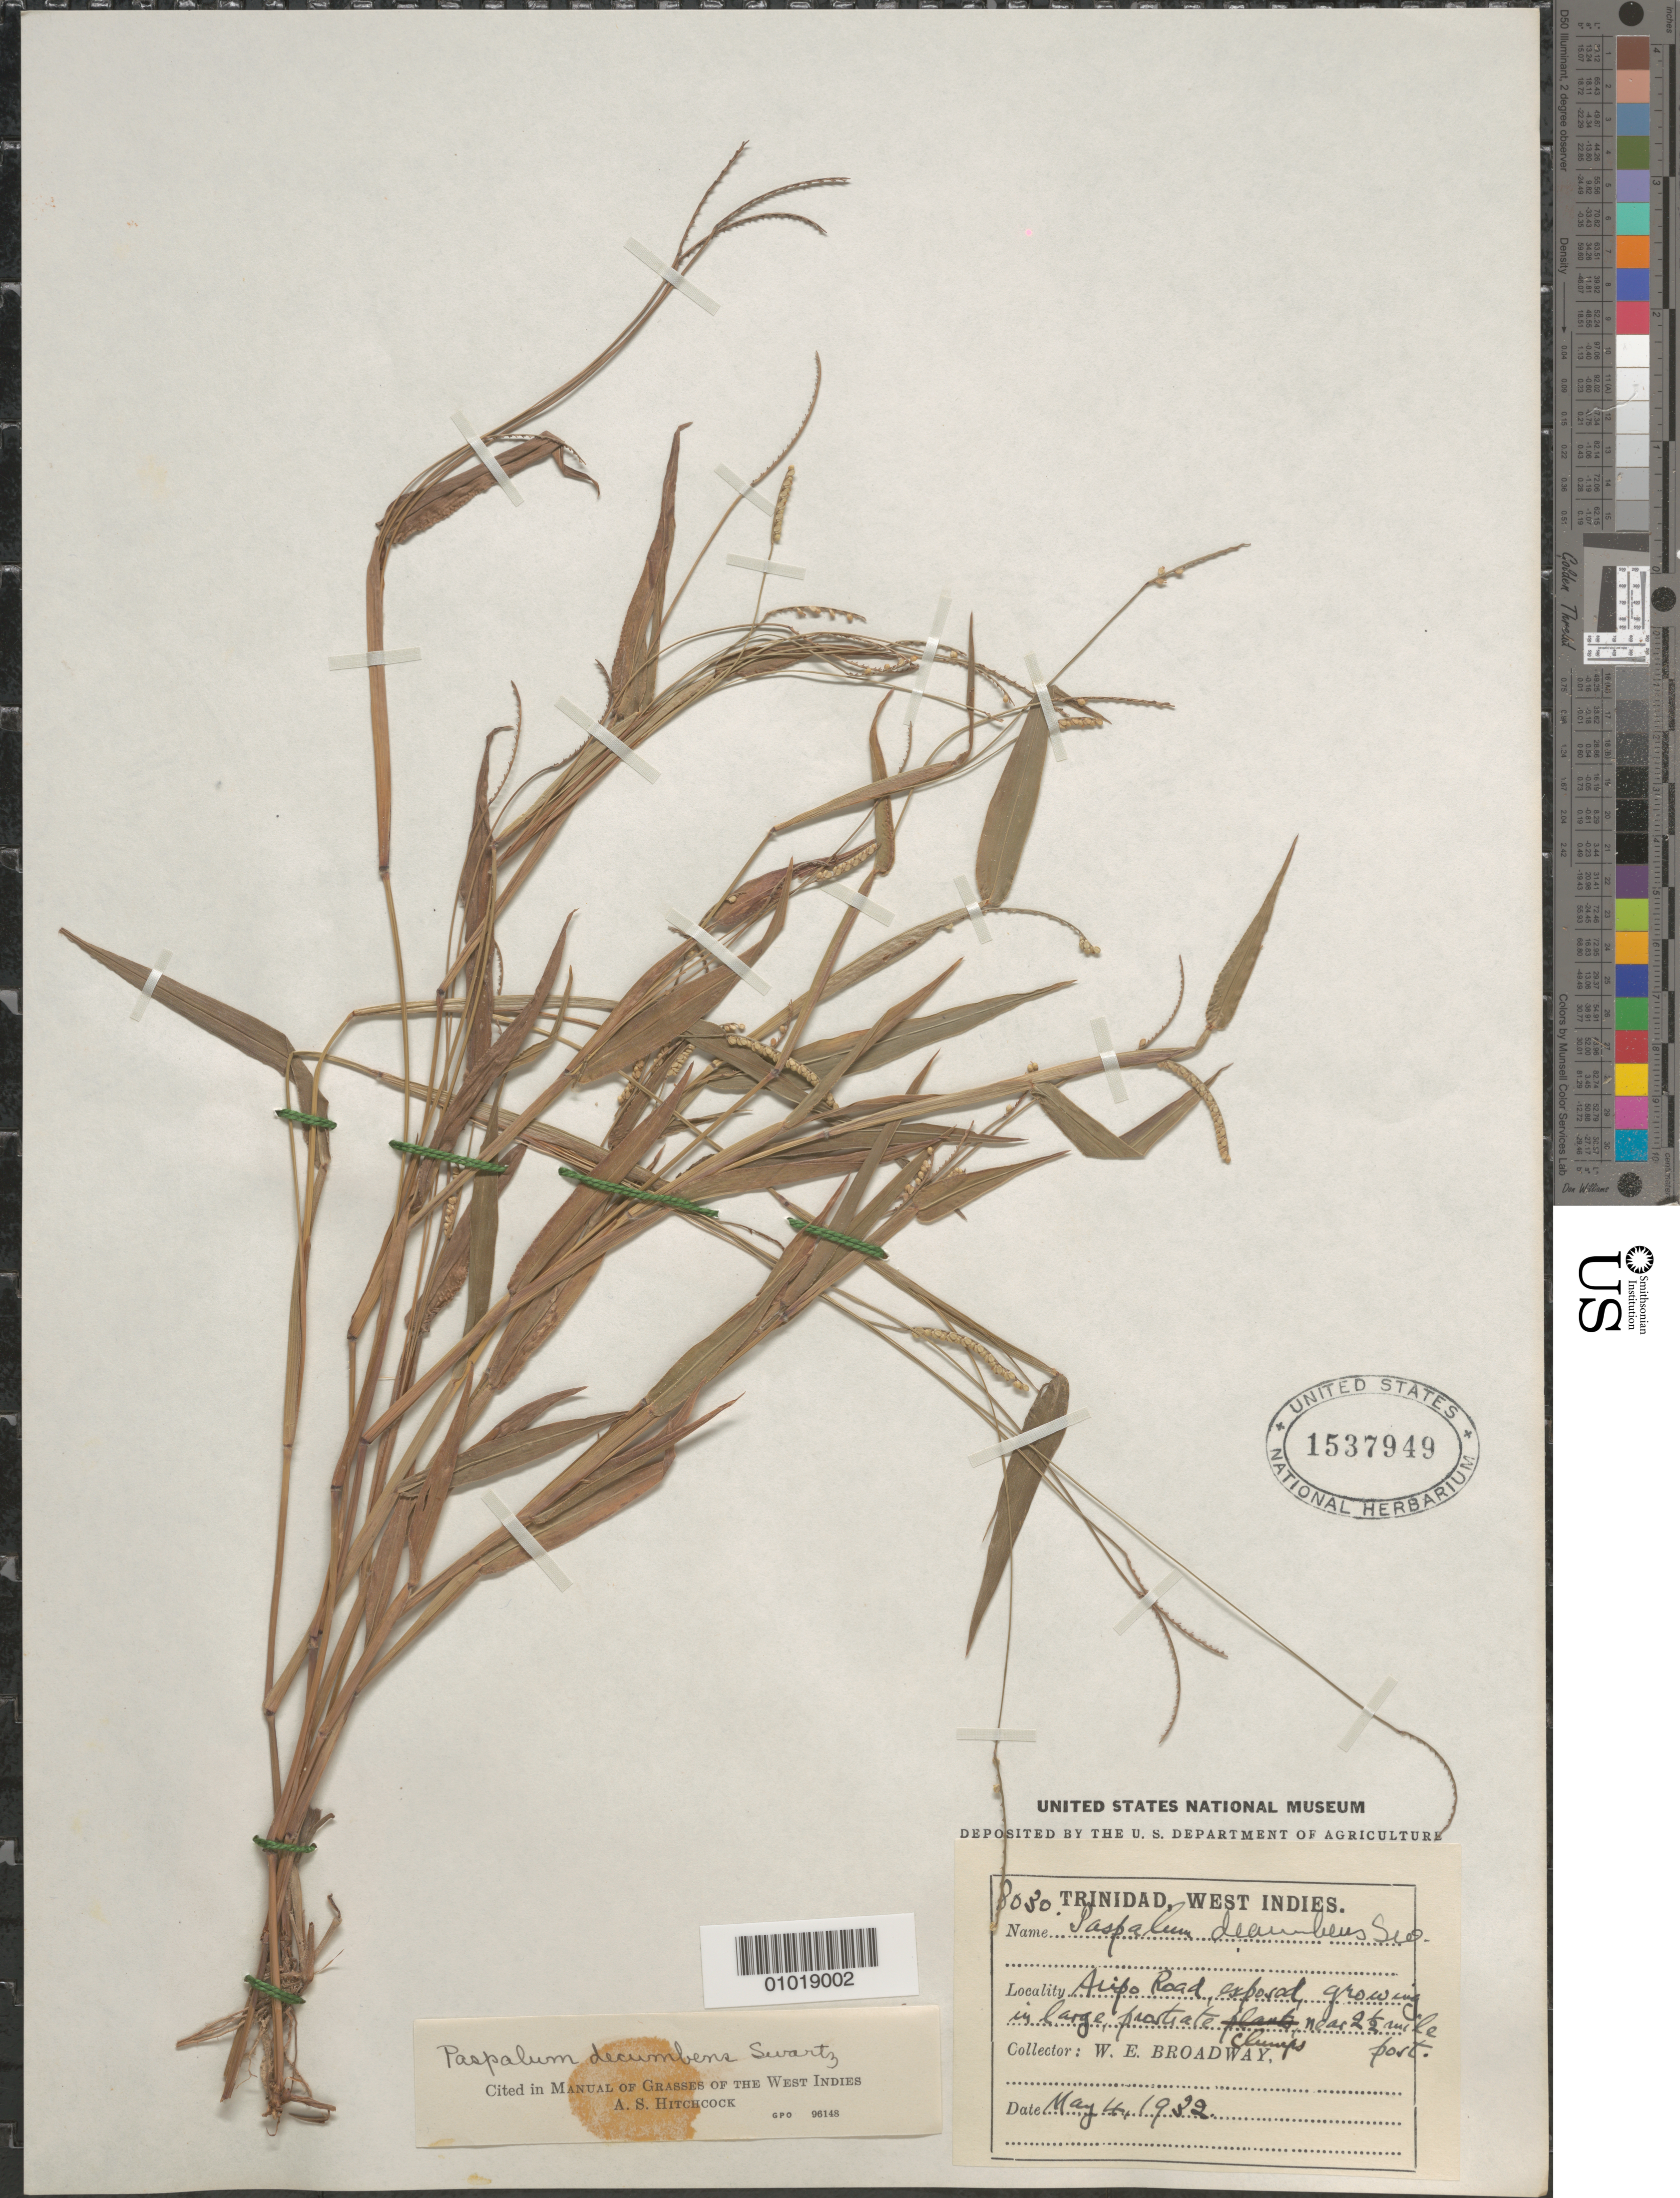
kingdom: Plantae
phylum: Tracheophyta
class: Liliopsida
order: Poales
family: Poaceae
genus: Paspalum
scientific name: Paspalum decumbens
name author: Sw.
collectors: W. E. Broadway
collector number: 8030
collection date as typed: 04 May 1932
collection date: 1932-05-04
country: Trinidad and Tobago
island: Trinidad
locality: Aripo road,near 2.5 mile port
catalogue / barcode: US 1537949